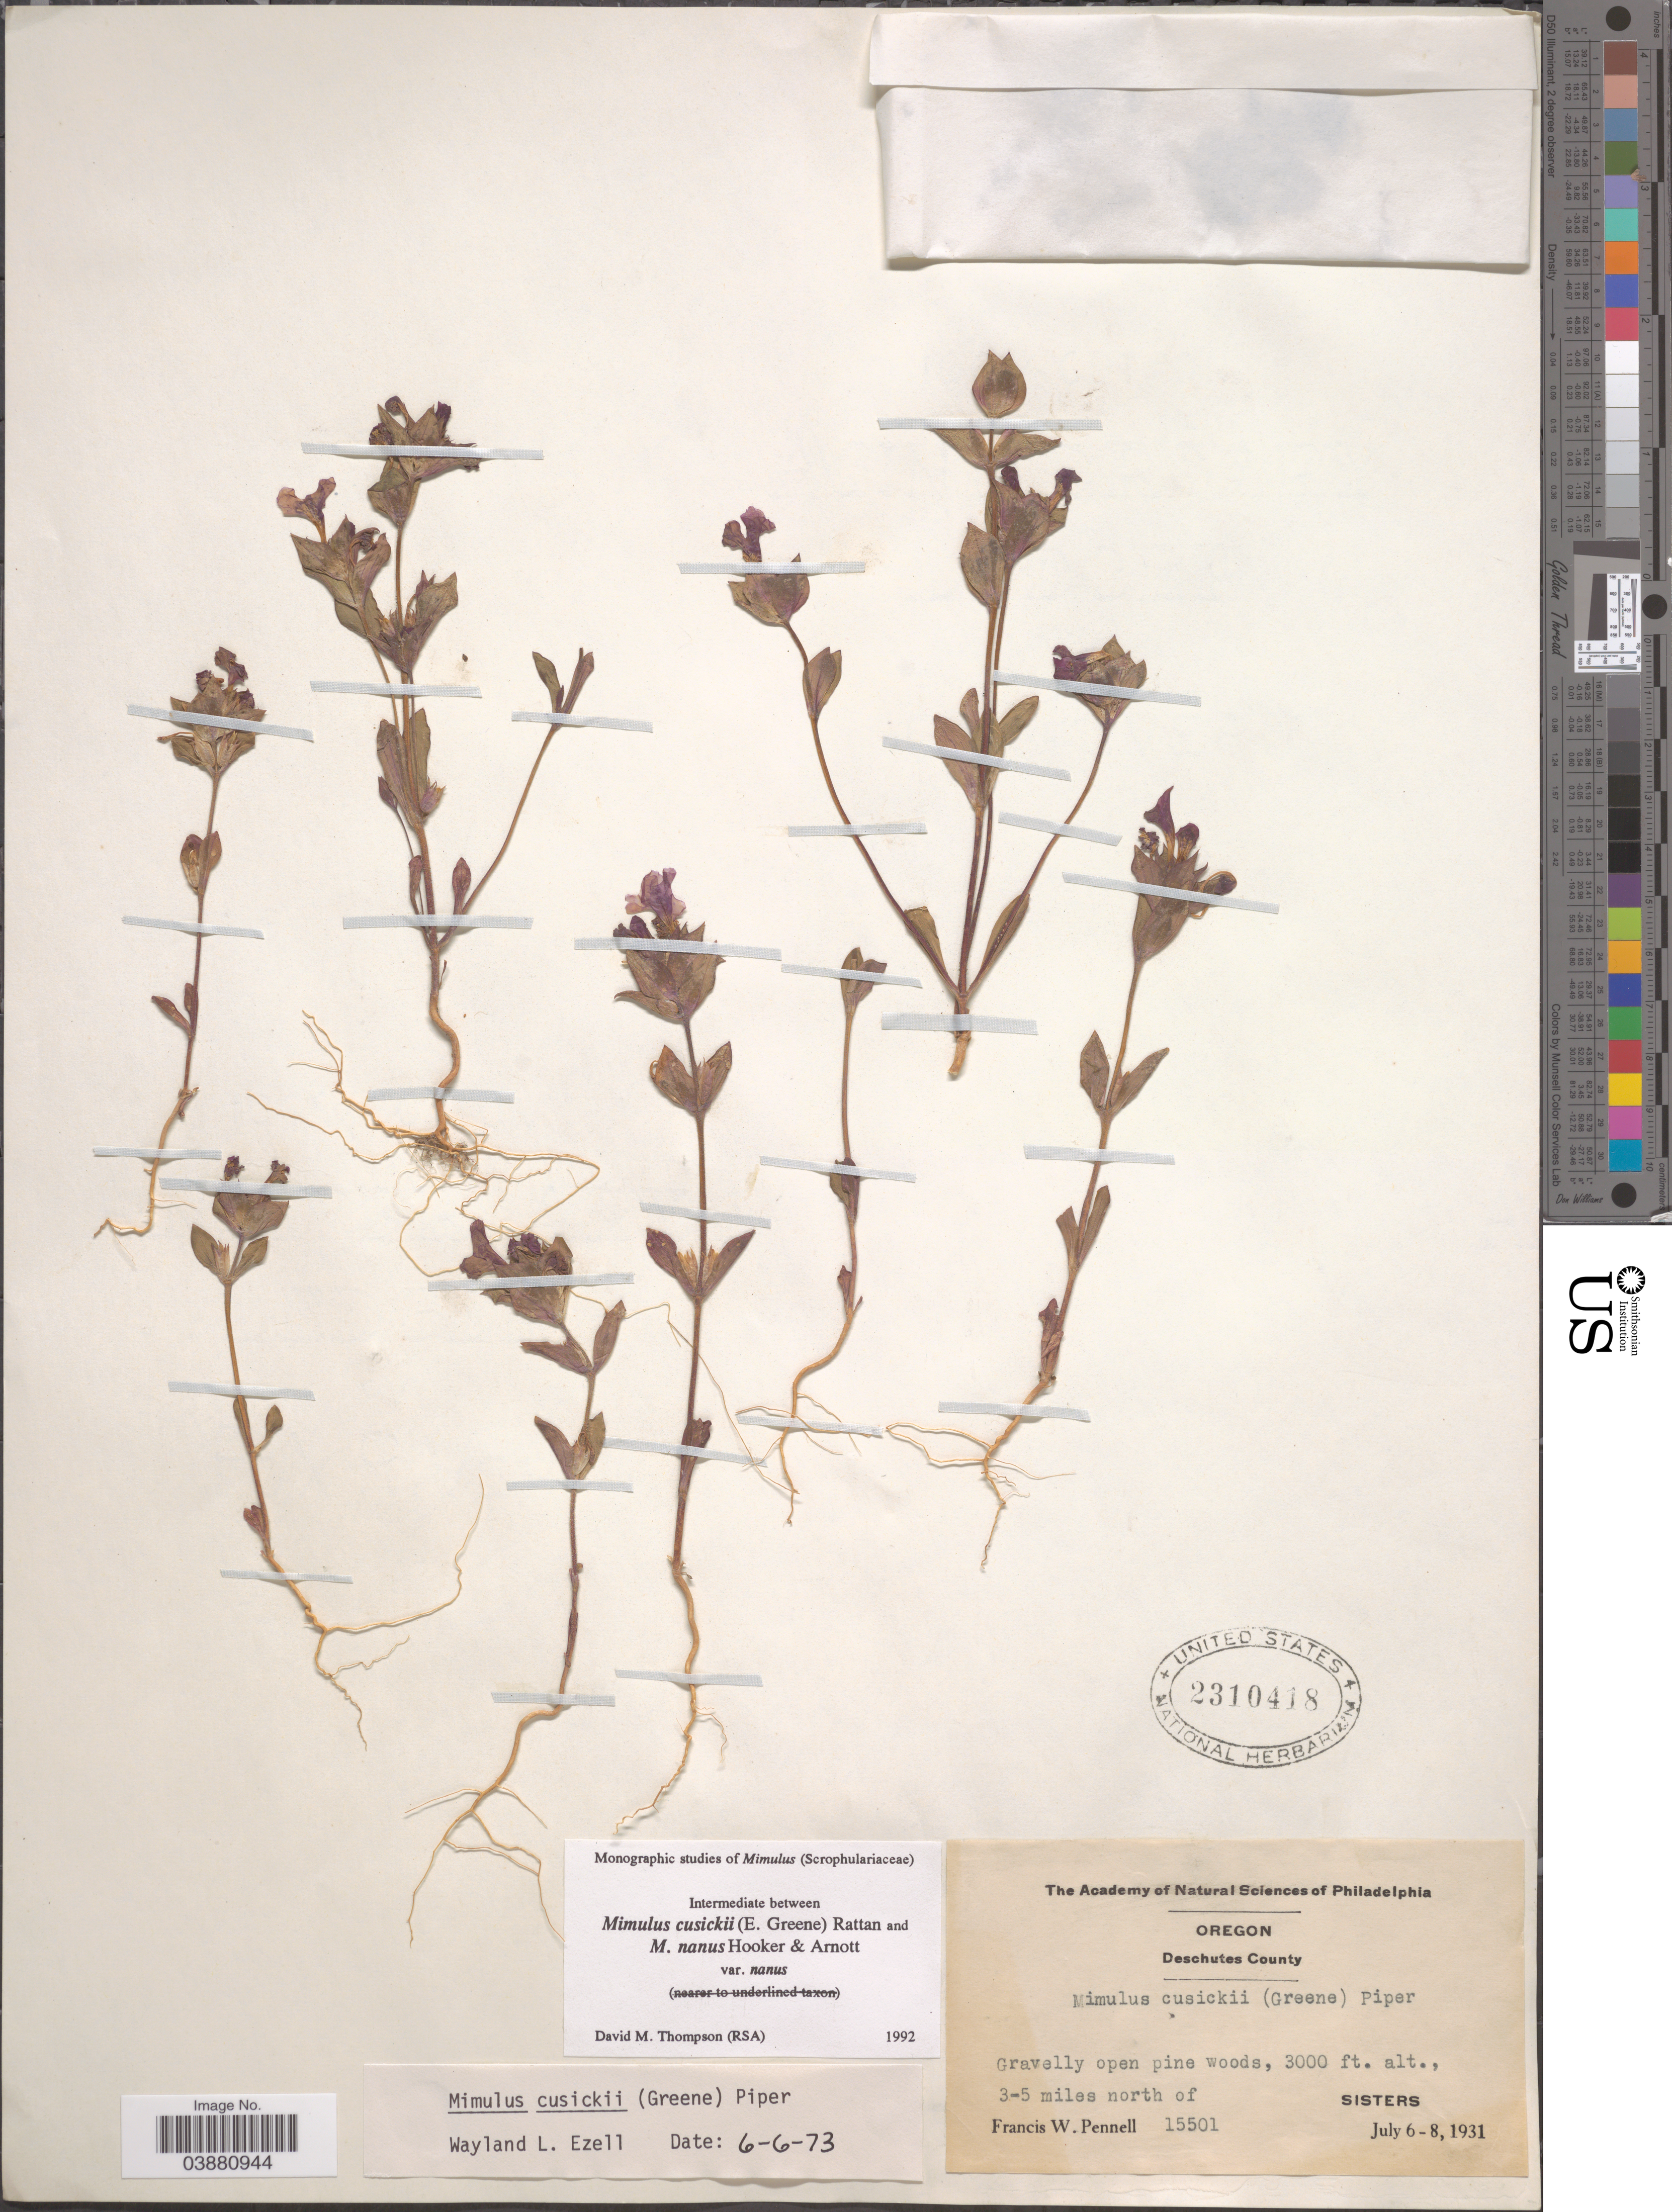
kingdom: Plantae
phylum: Tracheophyta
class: Magnoliopsida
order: Lamiales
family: Phrymaceae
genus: Mimulus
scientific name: Mimulus cusickii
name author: (Greene) Piper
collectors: F. W. Pennell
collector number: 15501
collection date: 1931-07-06/1931-07-08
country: United States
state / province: Oregon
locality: Deschutes County. Gravelly open pine woods, 3-5 miles north of Sisters.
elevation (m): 914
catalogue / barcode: US 2310418